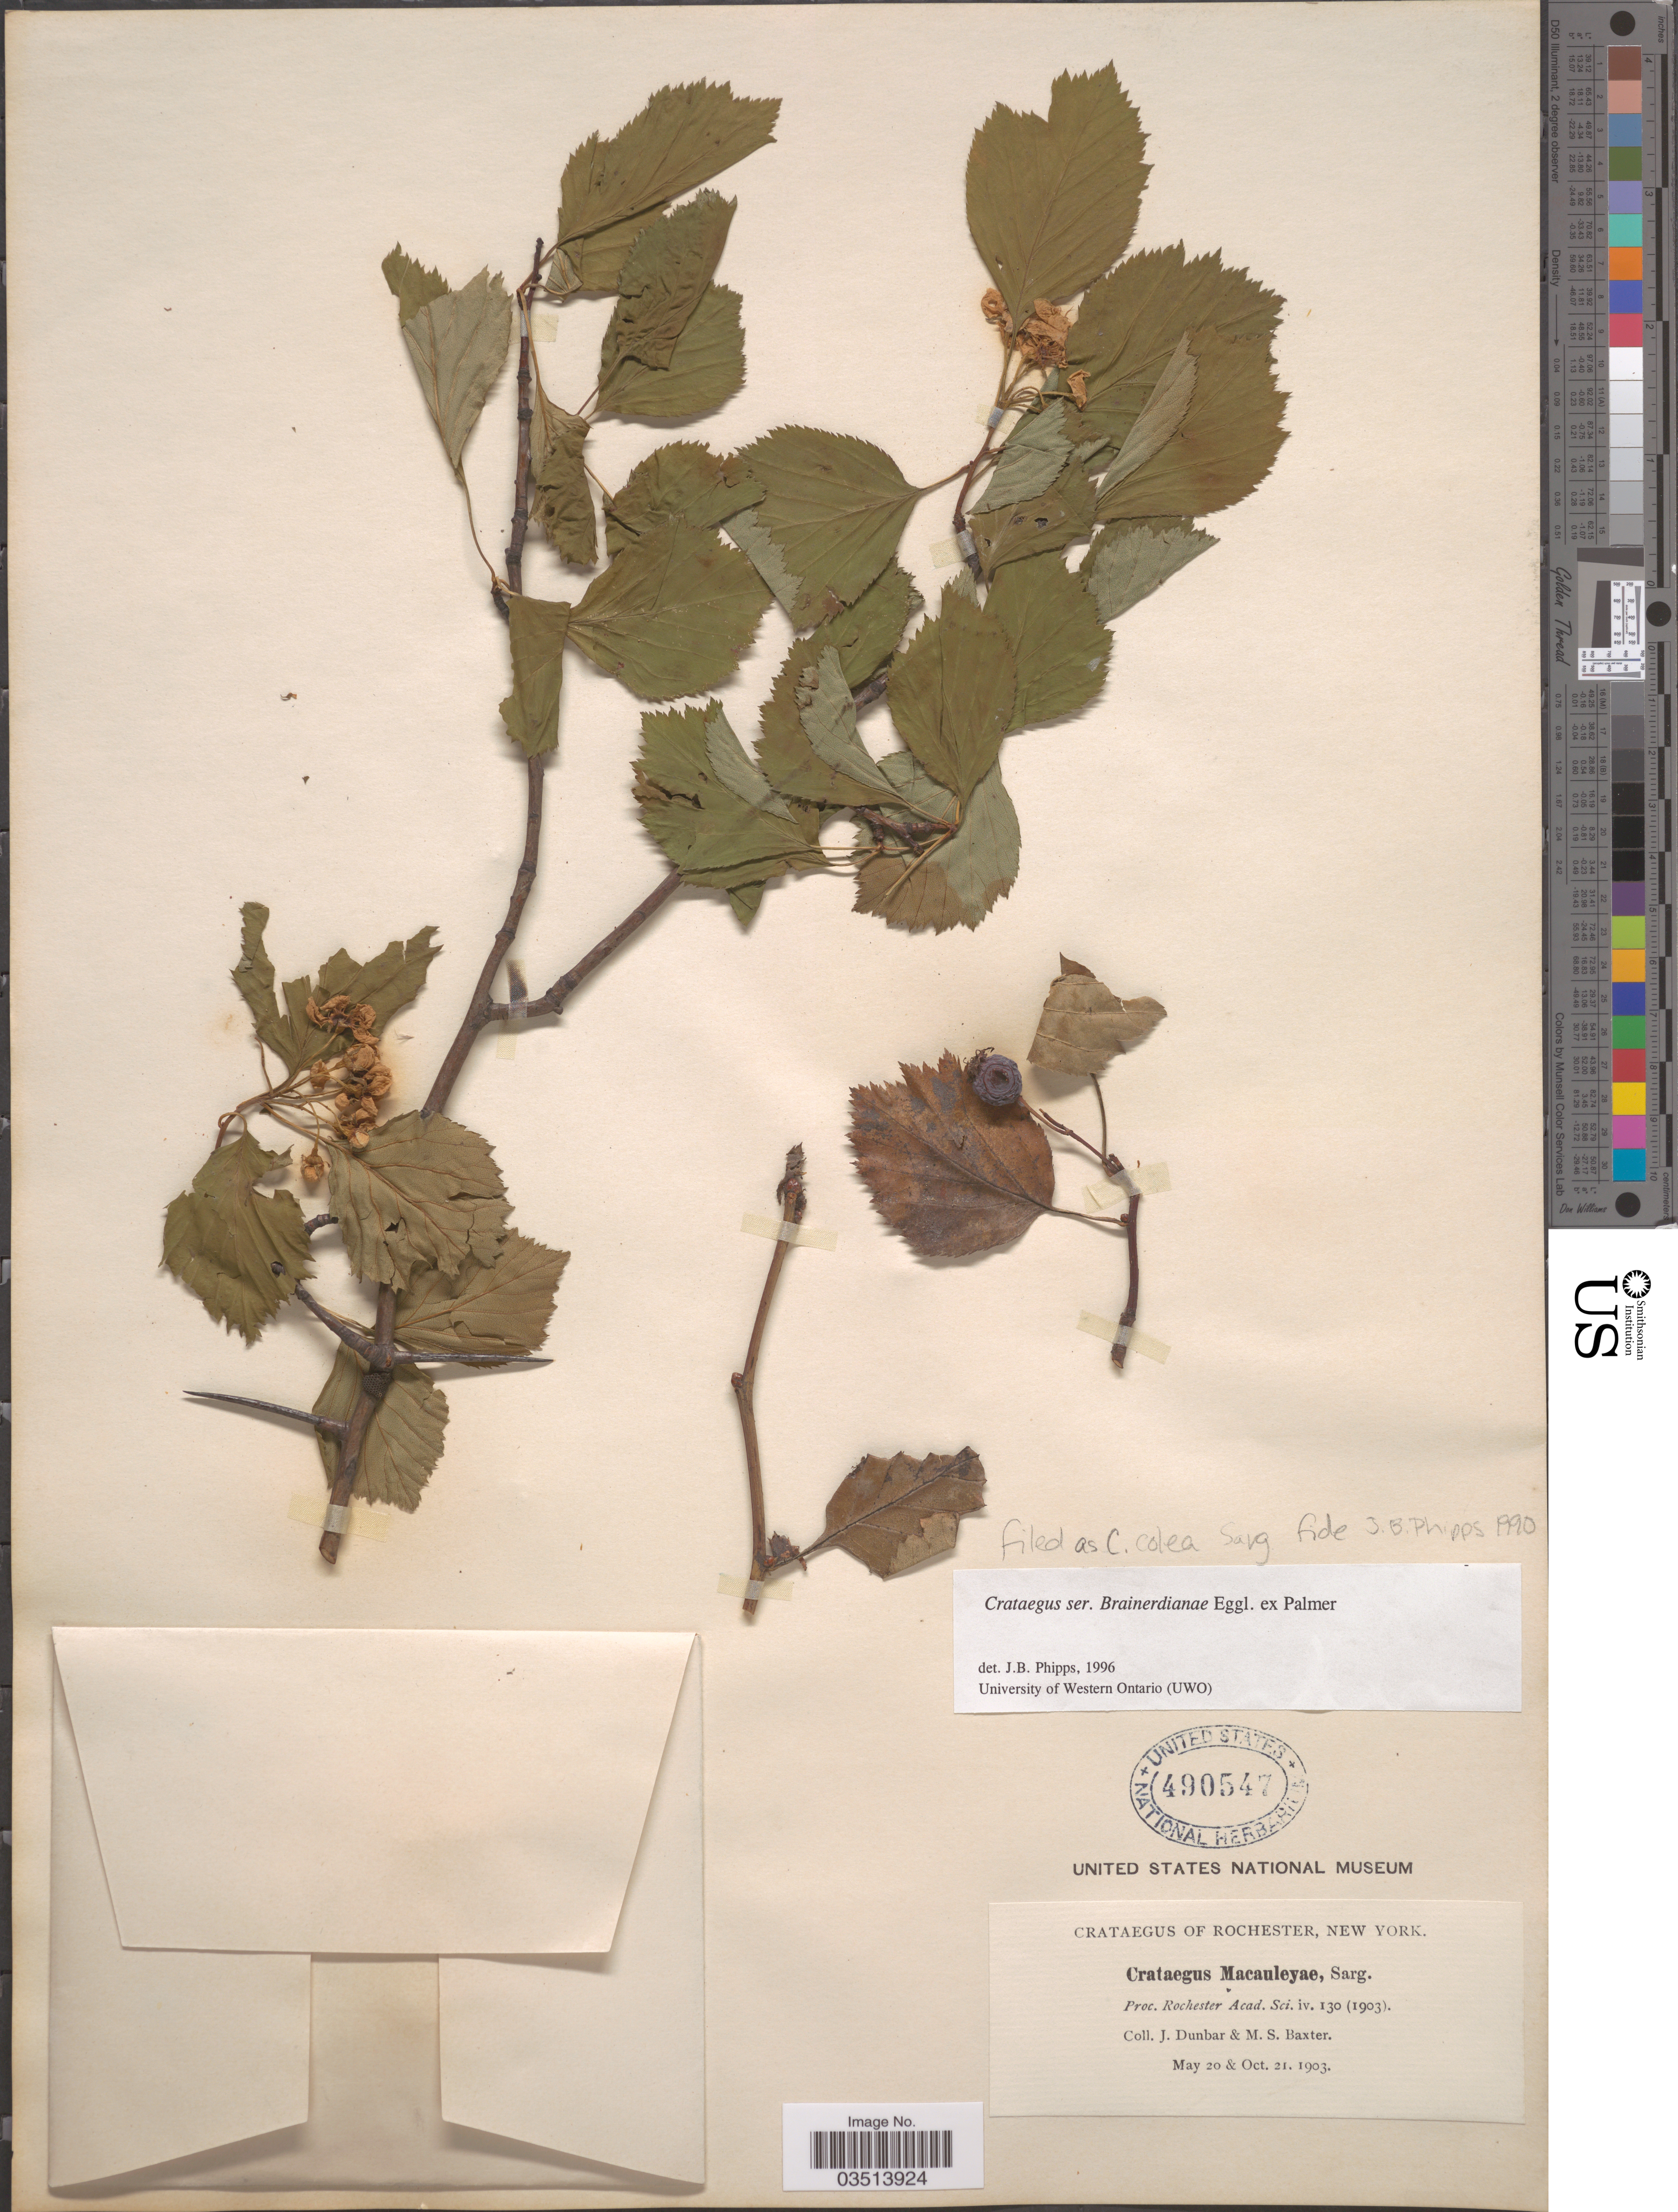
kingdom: Plantae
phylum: Tracheophyta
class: Magnoliopsida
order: Rosales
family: Rosaceae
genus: Crataegus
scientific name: Crataegus coleae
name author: Sarg.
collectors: J. Dunbar & M. Baxter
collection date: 1903-05-20/1903-10-21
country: United States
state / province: New York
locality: Rochester.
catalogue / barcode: US 490547